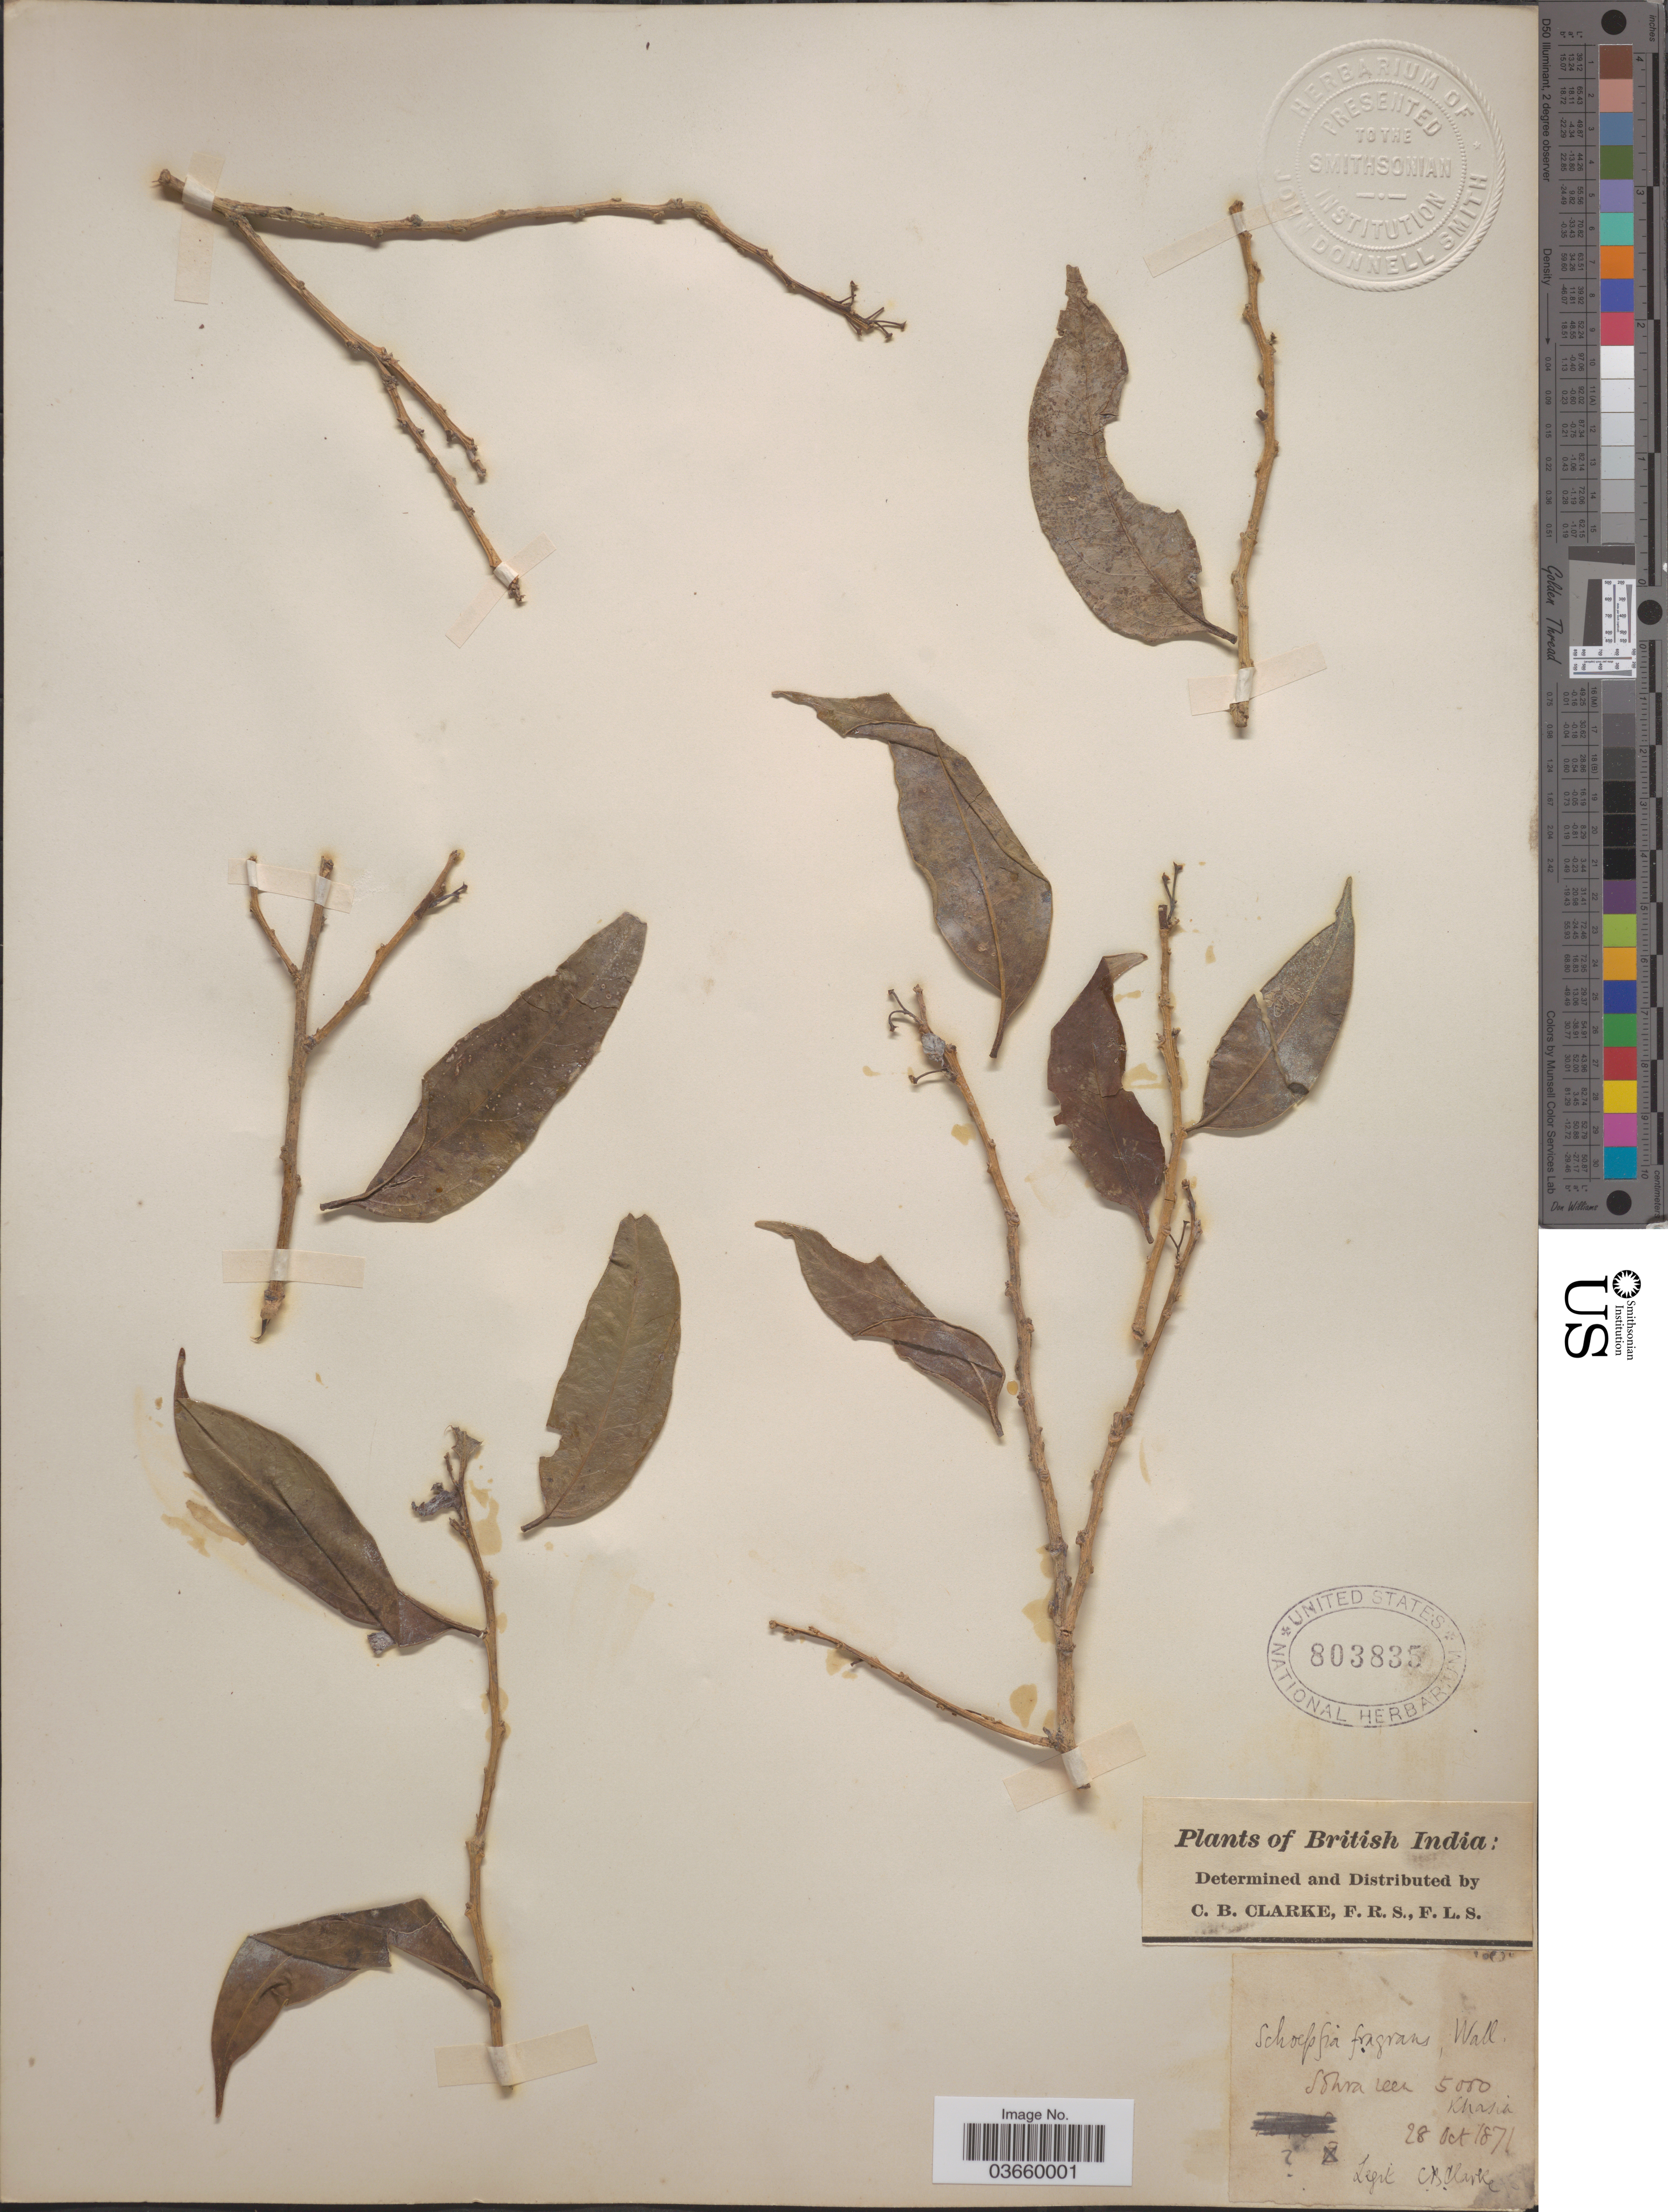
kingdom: Plantae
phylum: Tracheophyta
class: Magnoliopsida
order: Santalales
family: Schoepfiaceae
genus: Schoepfia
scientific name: Schoepfia fragrans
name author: Wall.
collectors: C. B. Clarke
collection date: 1871-10-28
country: India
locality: British India. Sohra leem [interpreted], Khasia.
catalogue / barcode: US 803835